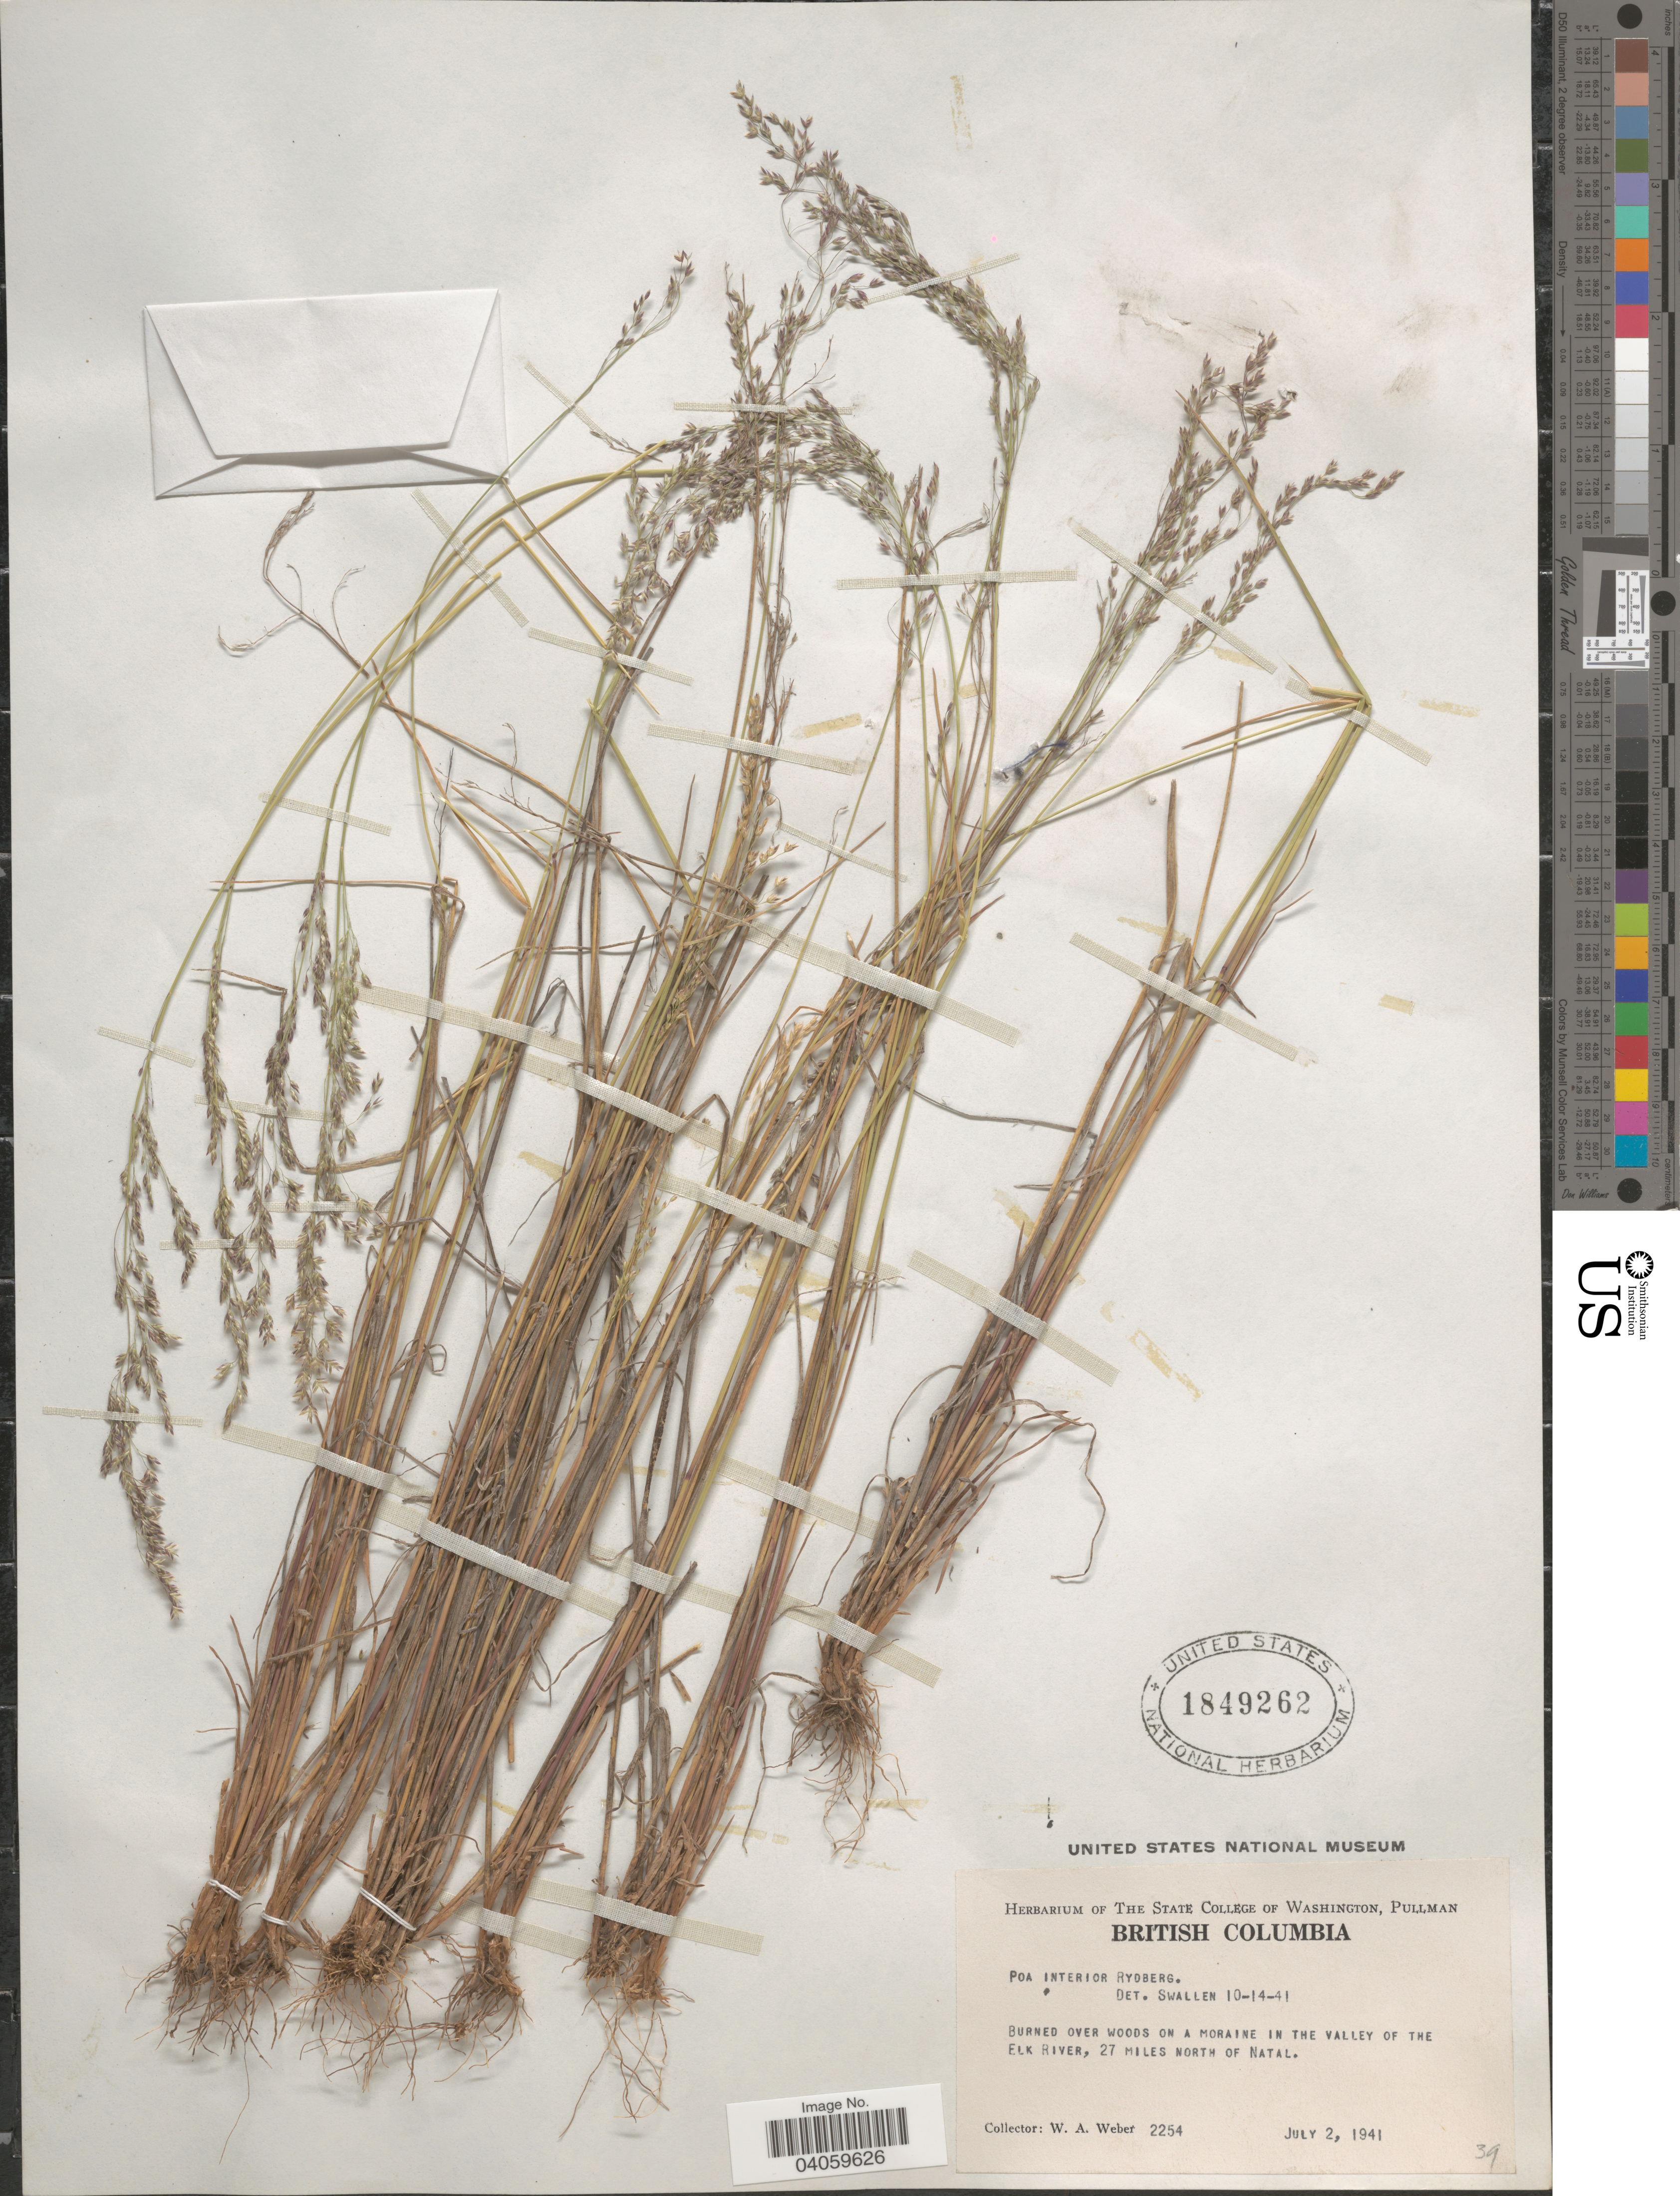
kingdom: Plantae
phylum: Tracheophyta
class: Liliopsida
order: Poales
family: Poaceae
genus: Poa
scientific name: Poa interior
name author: Rydb.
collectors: W. A. Weber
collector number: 2254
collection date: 1941-07-02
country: Canada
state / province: British Columbia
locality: Burned over woods on a moraine in the Valley of the Elk River, 27 miles north of Natal.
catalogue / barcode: US 1849262